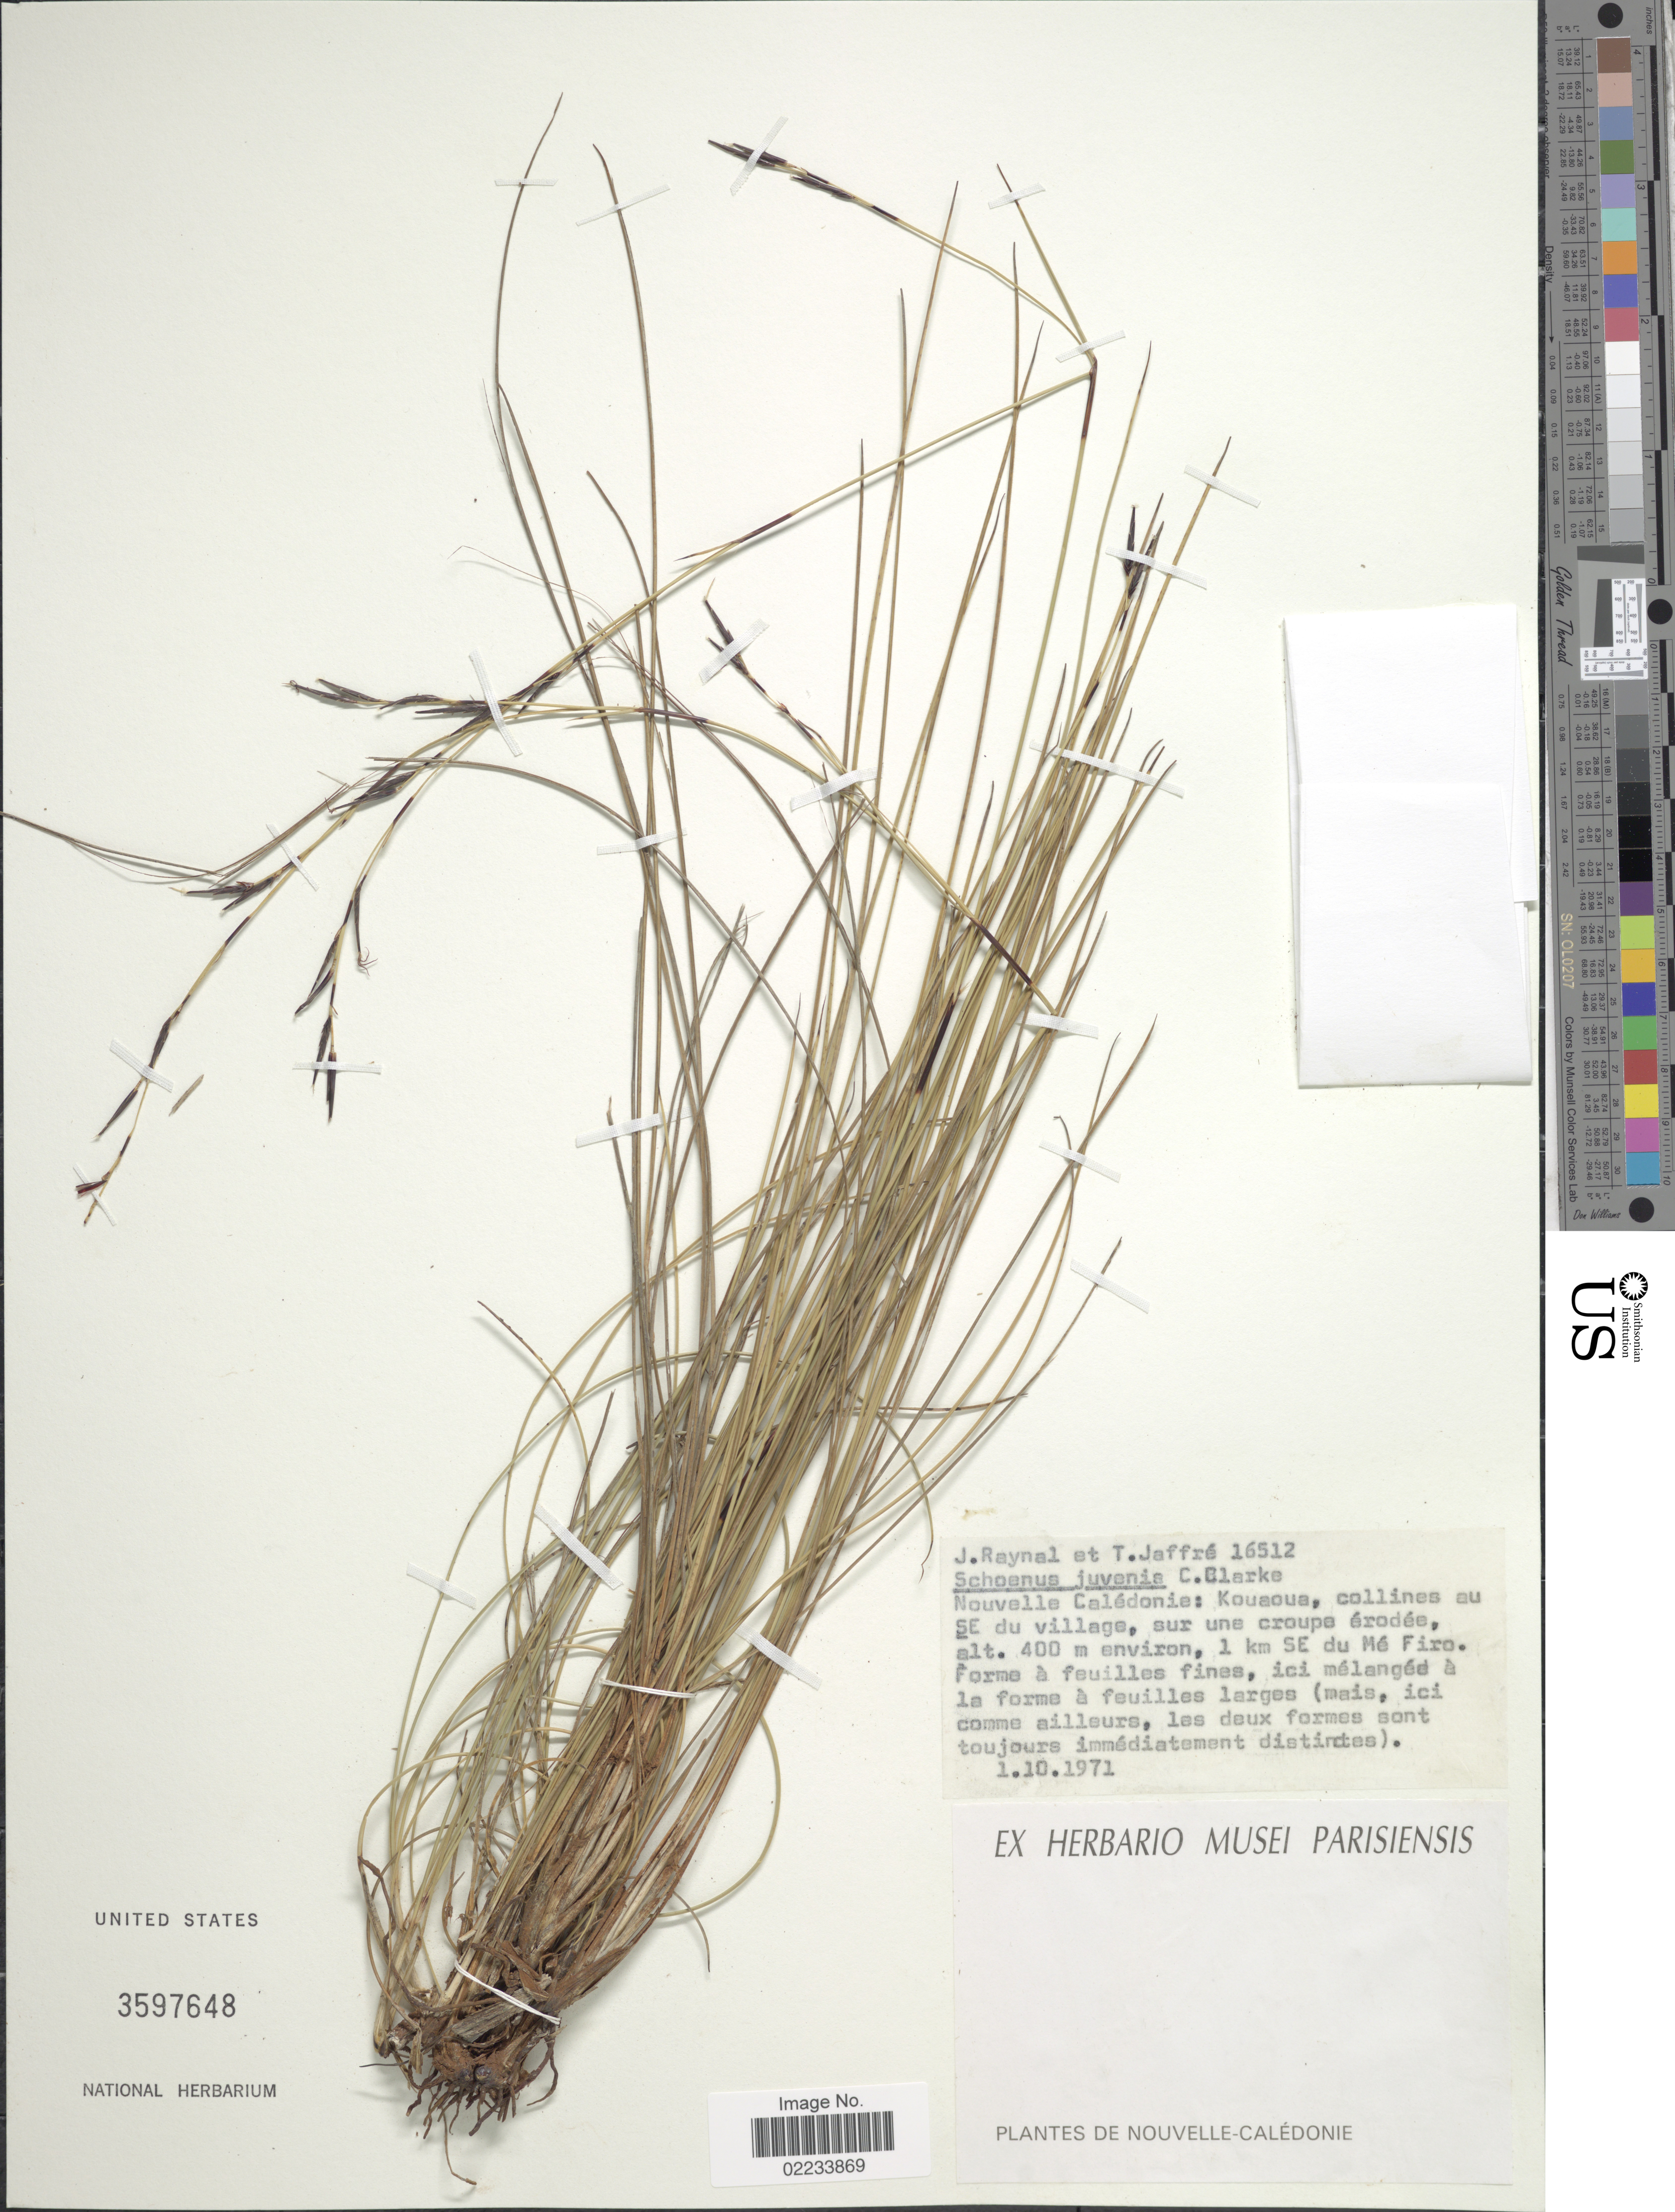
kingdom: Plantae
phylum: Tracheophyta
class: Liliopsida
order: Poales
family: Cyperaceae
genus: Schoenus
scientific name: Schoenus juvenis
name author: C.B. Clarke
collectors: J. Raynal & T. Jaffre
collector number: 16512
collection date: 1971-10-01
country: New Caledonia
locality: Kouaoua, collines au SE du village, sur une croupe érodée, 1 km SE du Mé Firo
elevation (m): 400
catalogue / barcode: US 3597648